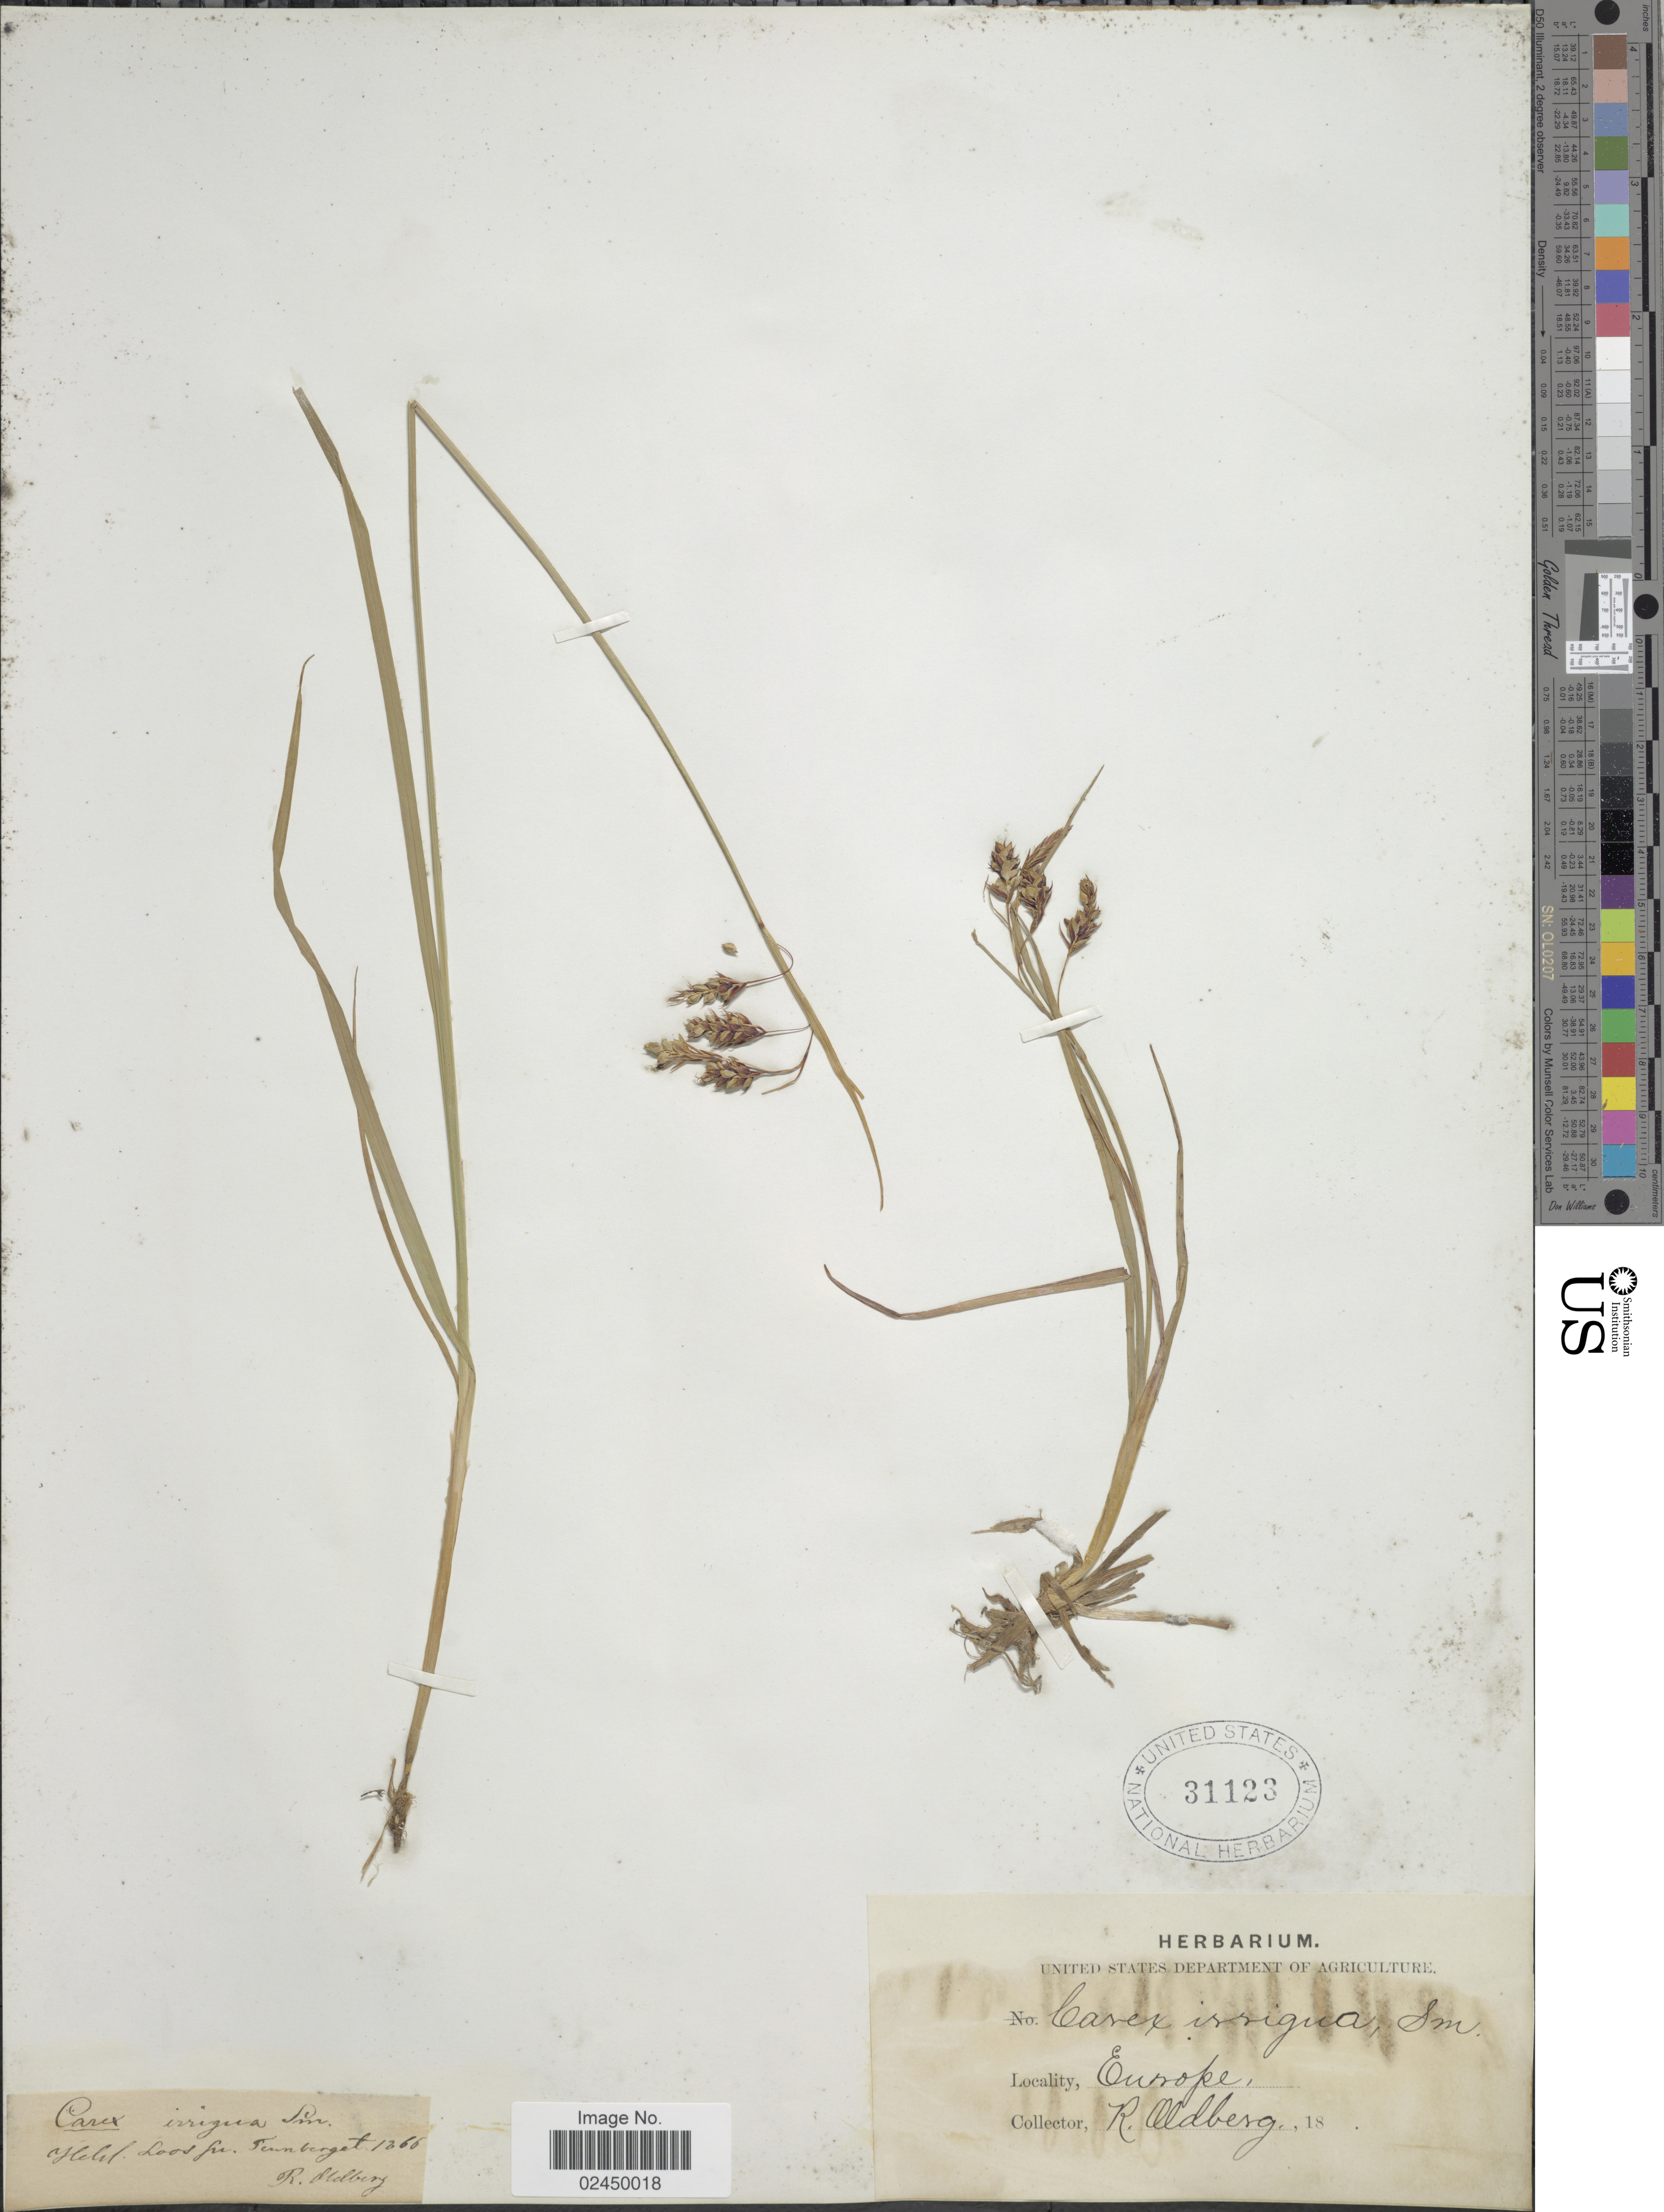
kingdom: Plantae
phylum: Tracheophyta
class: Liliopsida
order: Poales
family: Cyperaceae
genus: Carex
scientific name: Carex irrigua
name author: (Wahlenb.) Sm. ex Hoppe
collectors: R. Oldberg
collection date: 1866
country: Sweden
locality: Helsl. Loos sn. Tennberget [interpreted]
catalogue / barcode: US 31123